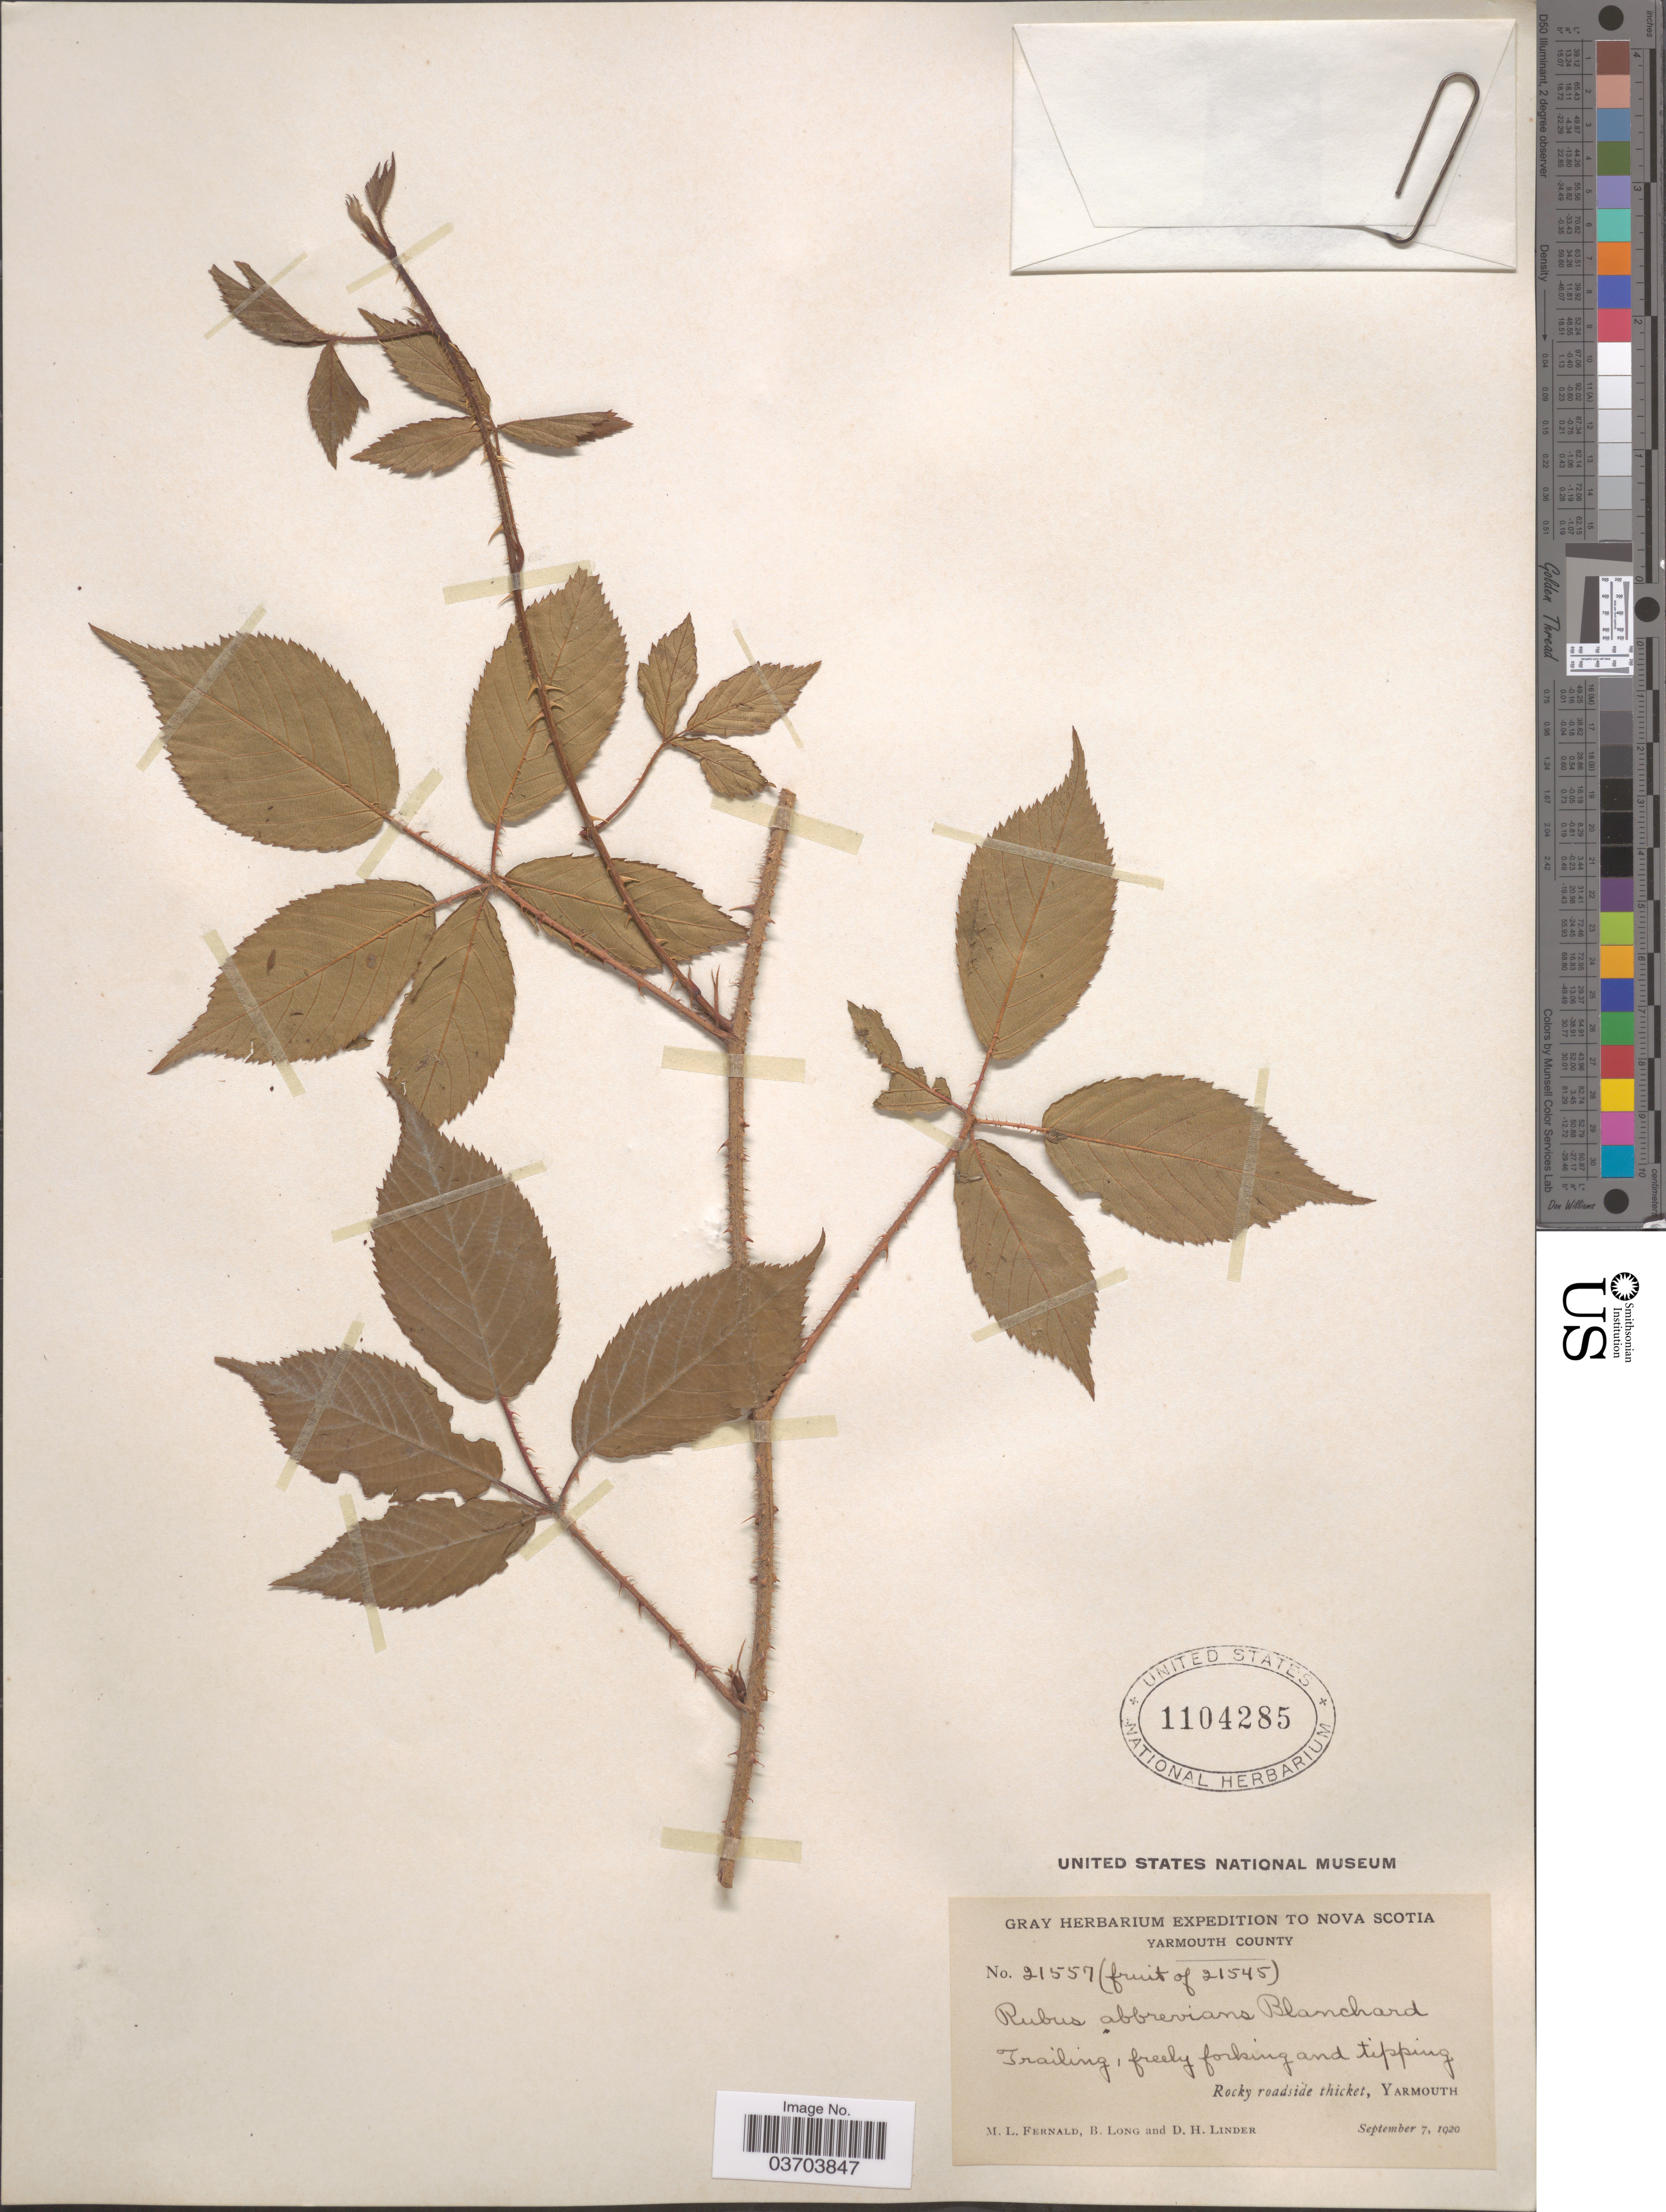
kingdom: Plantae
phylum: Tracheophyta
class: Magnoliopsida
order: Rosales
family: Rosaceae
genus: Rubus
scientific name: Rubus abbrevians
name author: Blanch.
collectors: M. L. Fernald, B. Long & D. Linder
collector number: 21557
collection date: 1920-09-07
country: Canada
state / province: Nova Scotia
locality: Yarmouth County. Yarmouth.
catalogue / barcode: US 1104285